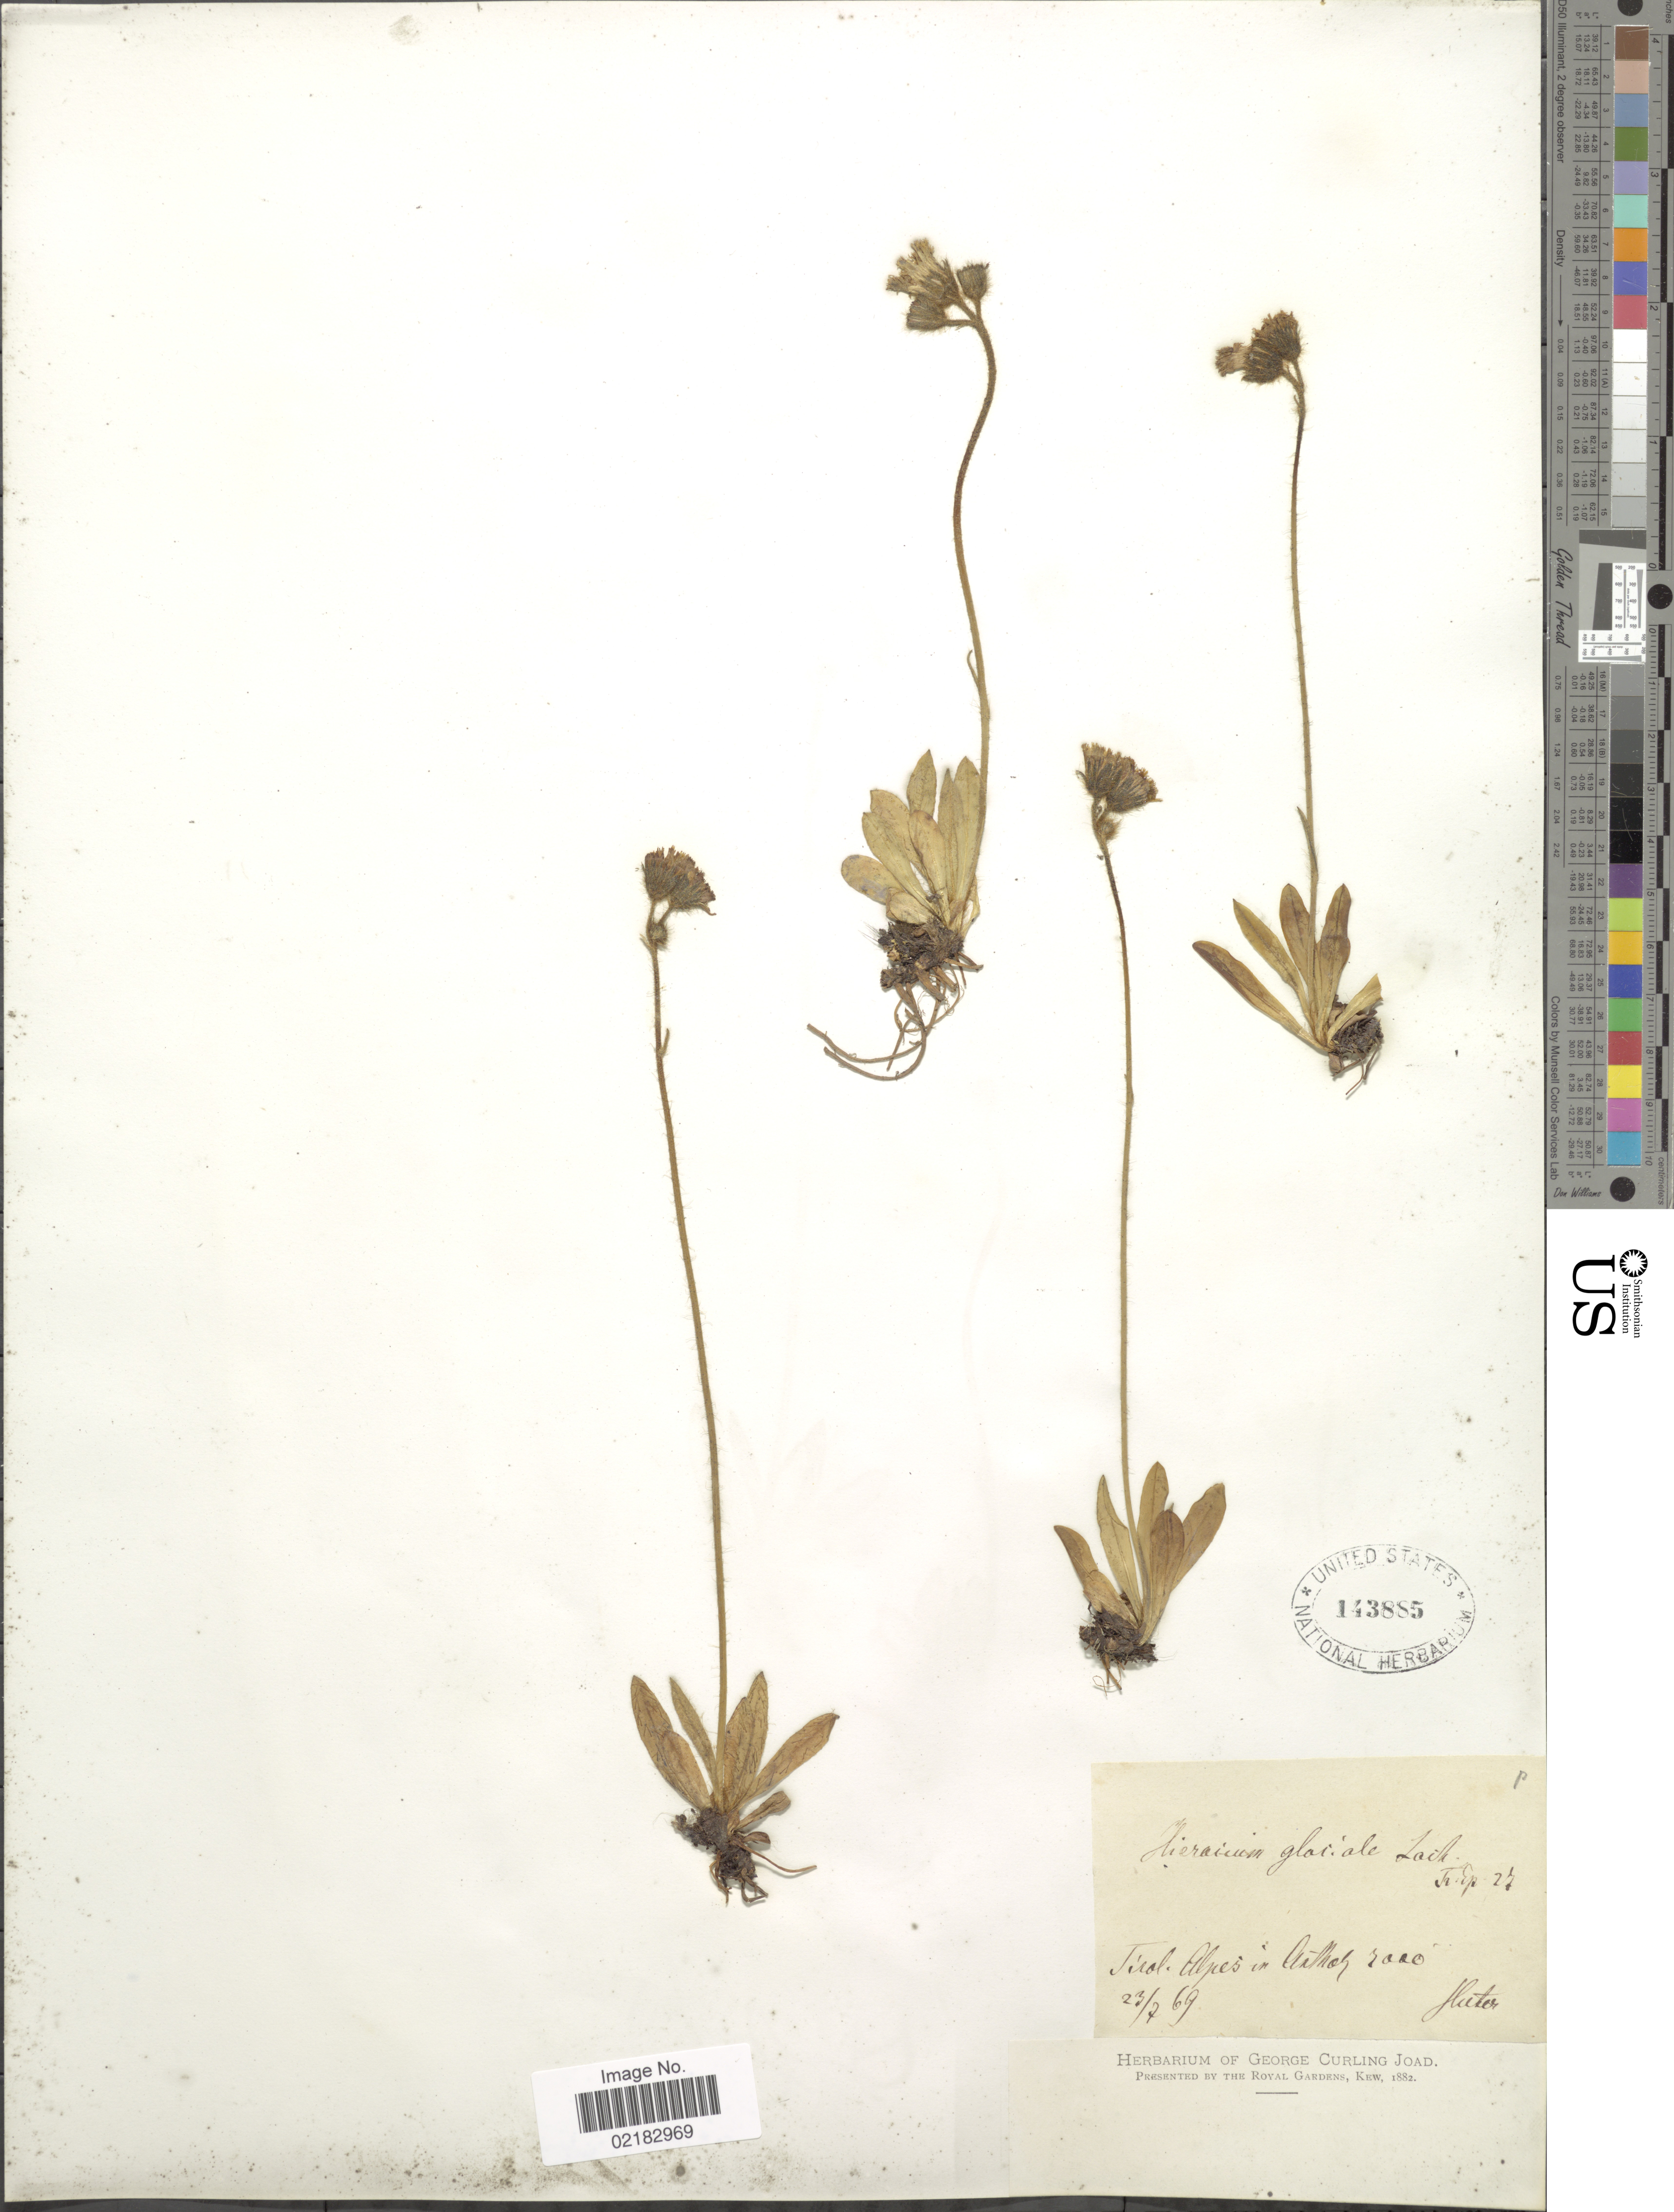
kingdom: Plantae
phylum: Tracheophyta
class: Magnoliopsida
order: Asterales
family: Asteraceae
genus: Hieracium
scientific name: Hieracium glaciale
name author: Reyn.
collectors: -. Huter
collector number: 27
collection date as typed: Transcribed d/m/y: 23/7/69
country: Italy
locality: Tirol Alpes in Antholz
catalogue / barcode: US 143885